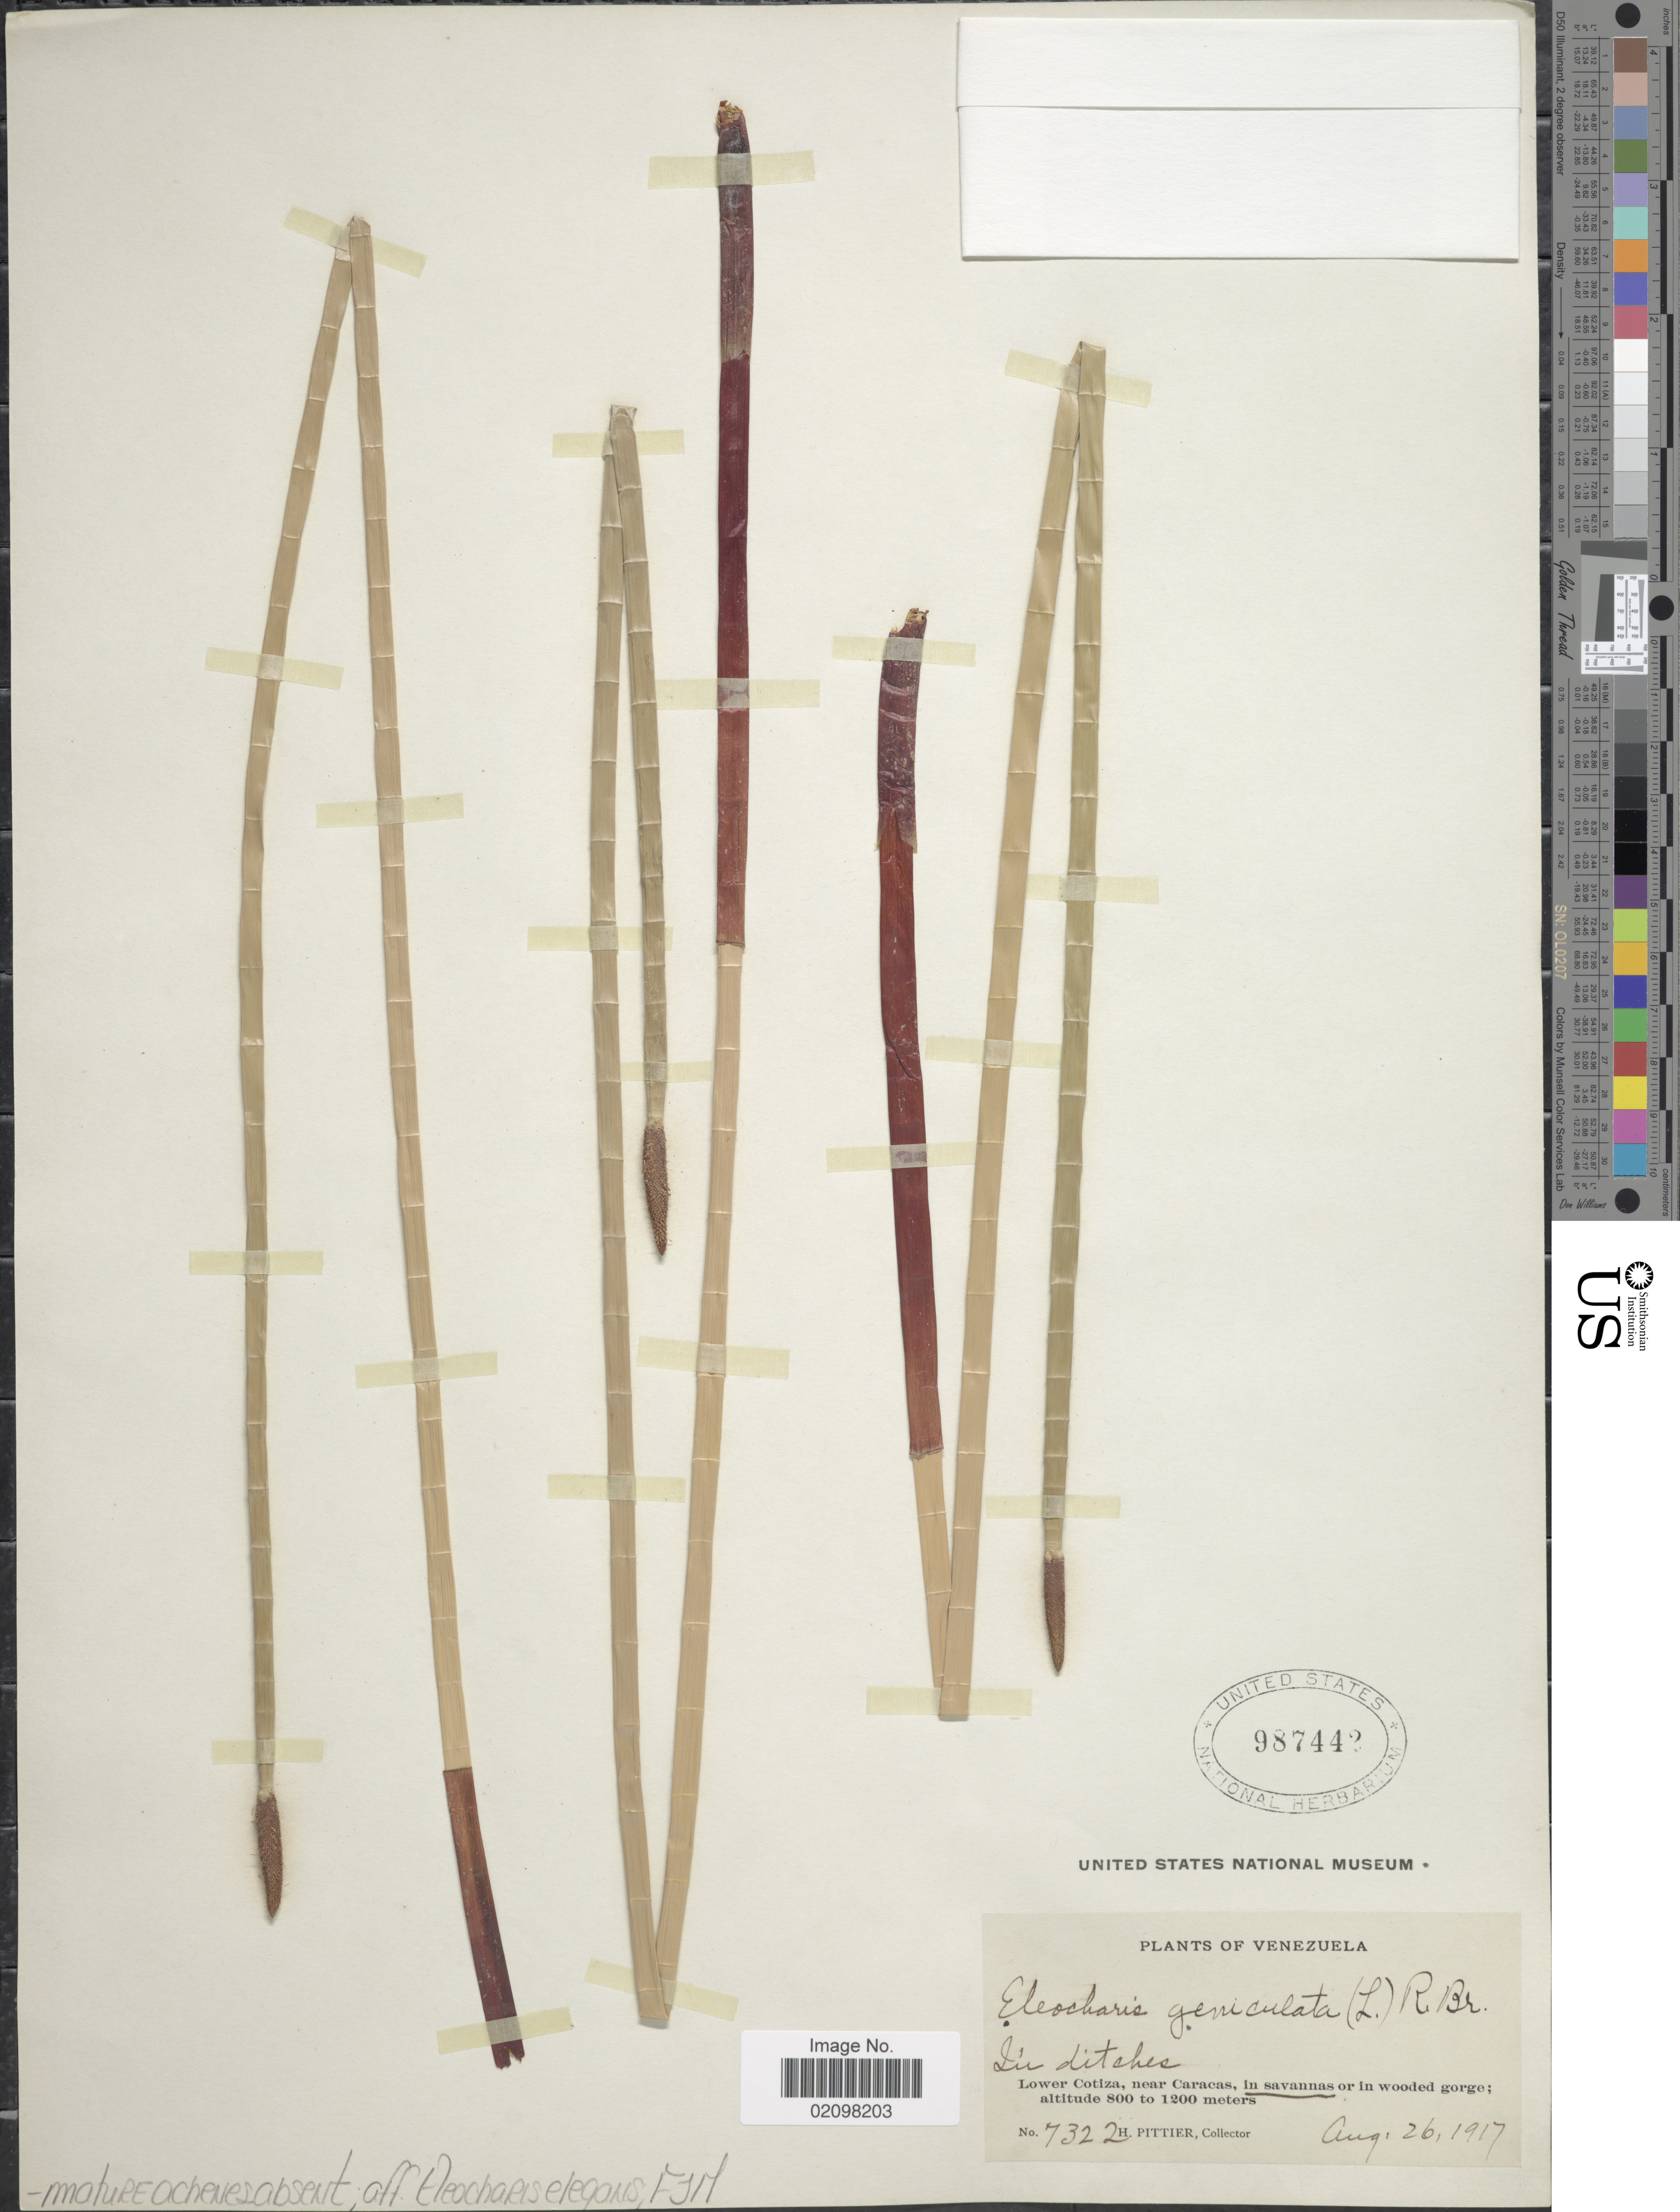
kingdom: Plantae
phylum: Tracheophyta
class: Liliopsida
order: Poales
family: Cyperaceae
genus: Eleocharis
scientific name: Eleocharis elegans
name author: (Kunth) Roem. & Schult.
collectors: H. F. Pittier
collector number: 7322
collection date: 1917-08-26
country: Venezuela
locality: In ditches. Lower Cotiza, near Caracas, in savannas.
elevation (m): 800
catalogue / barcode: US 987442